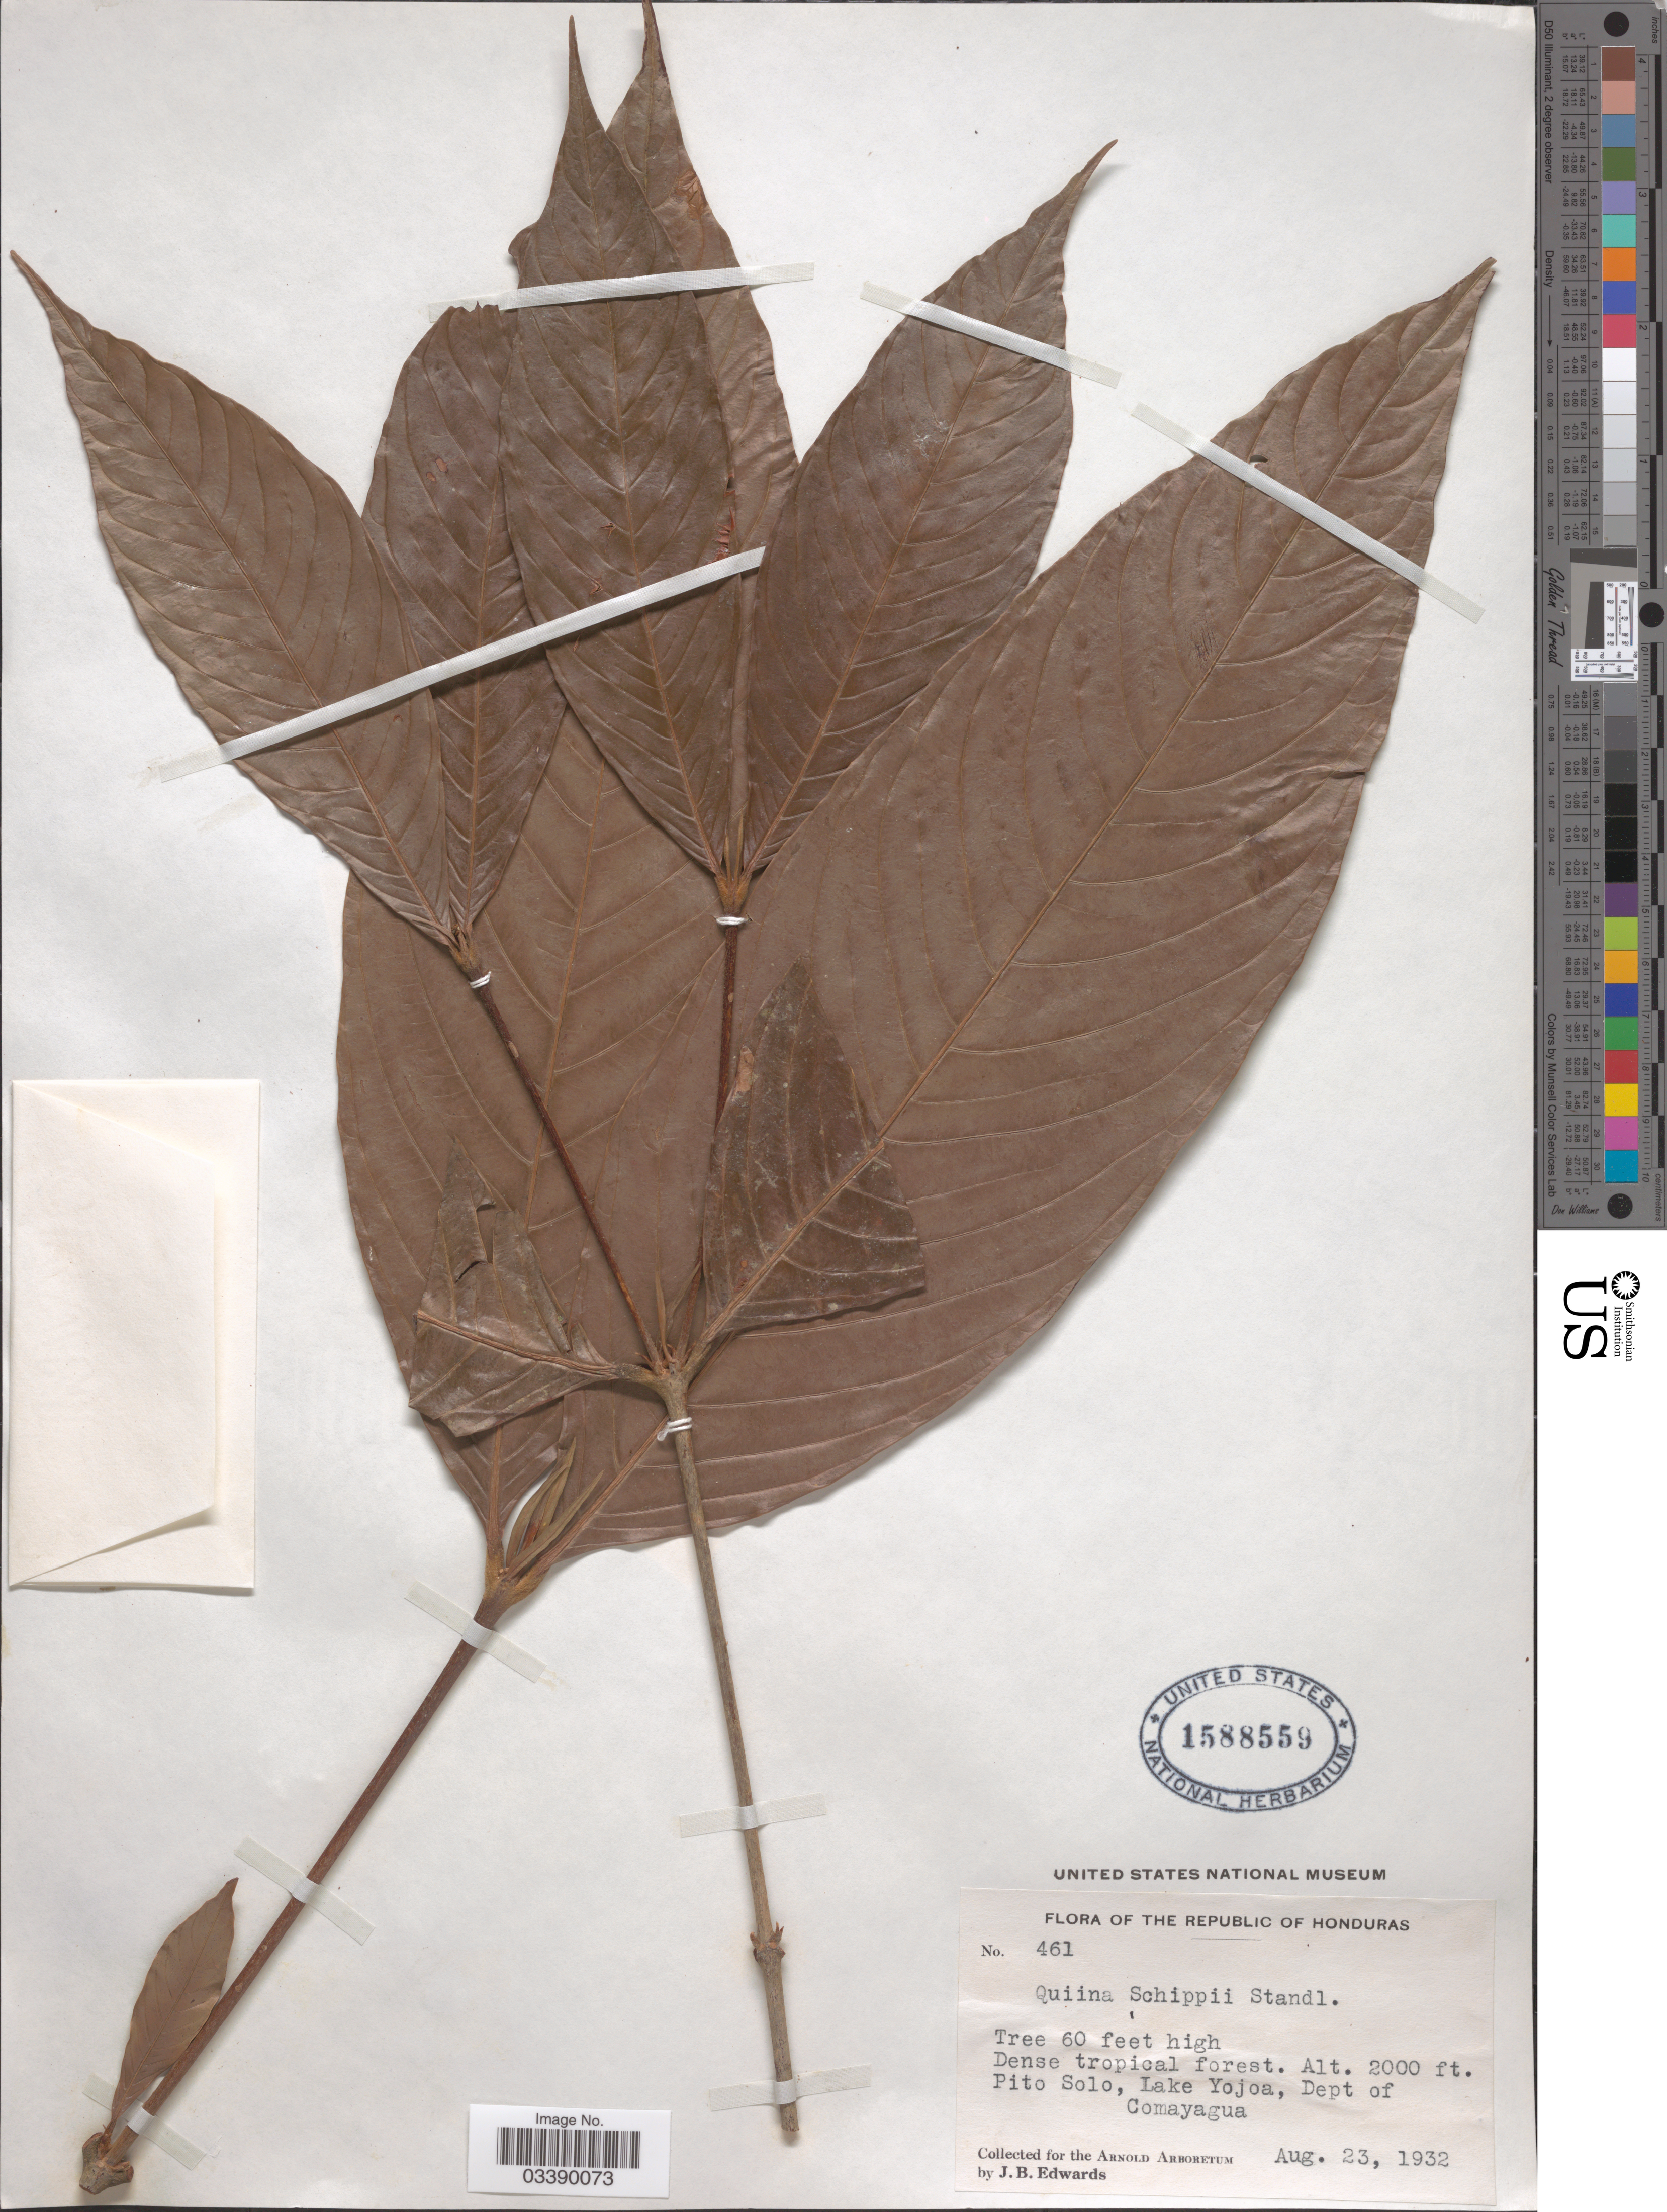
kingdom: Plantae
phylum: Tracheophyta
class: Magnoliopsida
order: Malpighiales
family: Quiinaceae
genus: Quiina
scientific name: Quiina schippii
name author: Standl.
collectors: J. B. Edwards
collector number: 461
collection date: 1932-08-23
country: Honduras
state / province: Comayagua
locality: The Republic of Honduras. Pito Solo, Lake Yojoa, Dept of Comayagua.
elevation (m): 610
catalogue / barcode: US 1588559